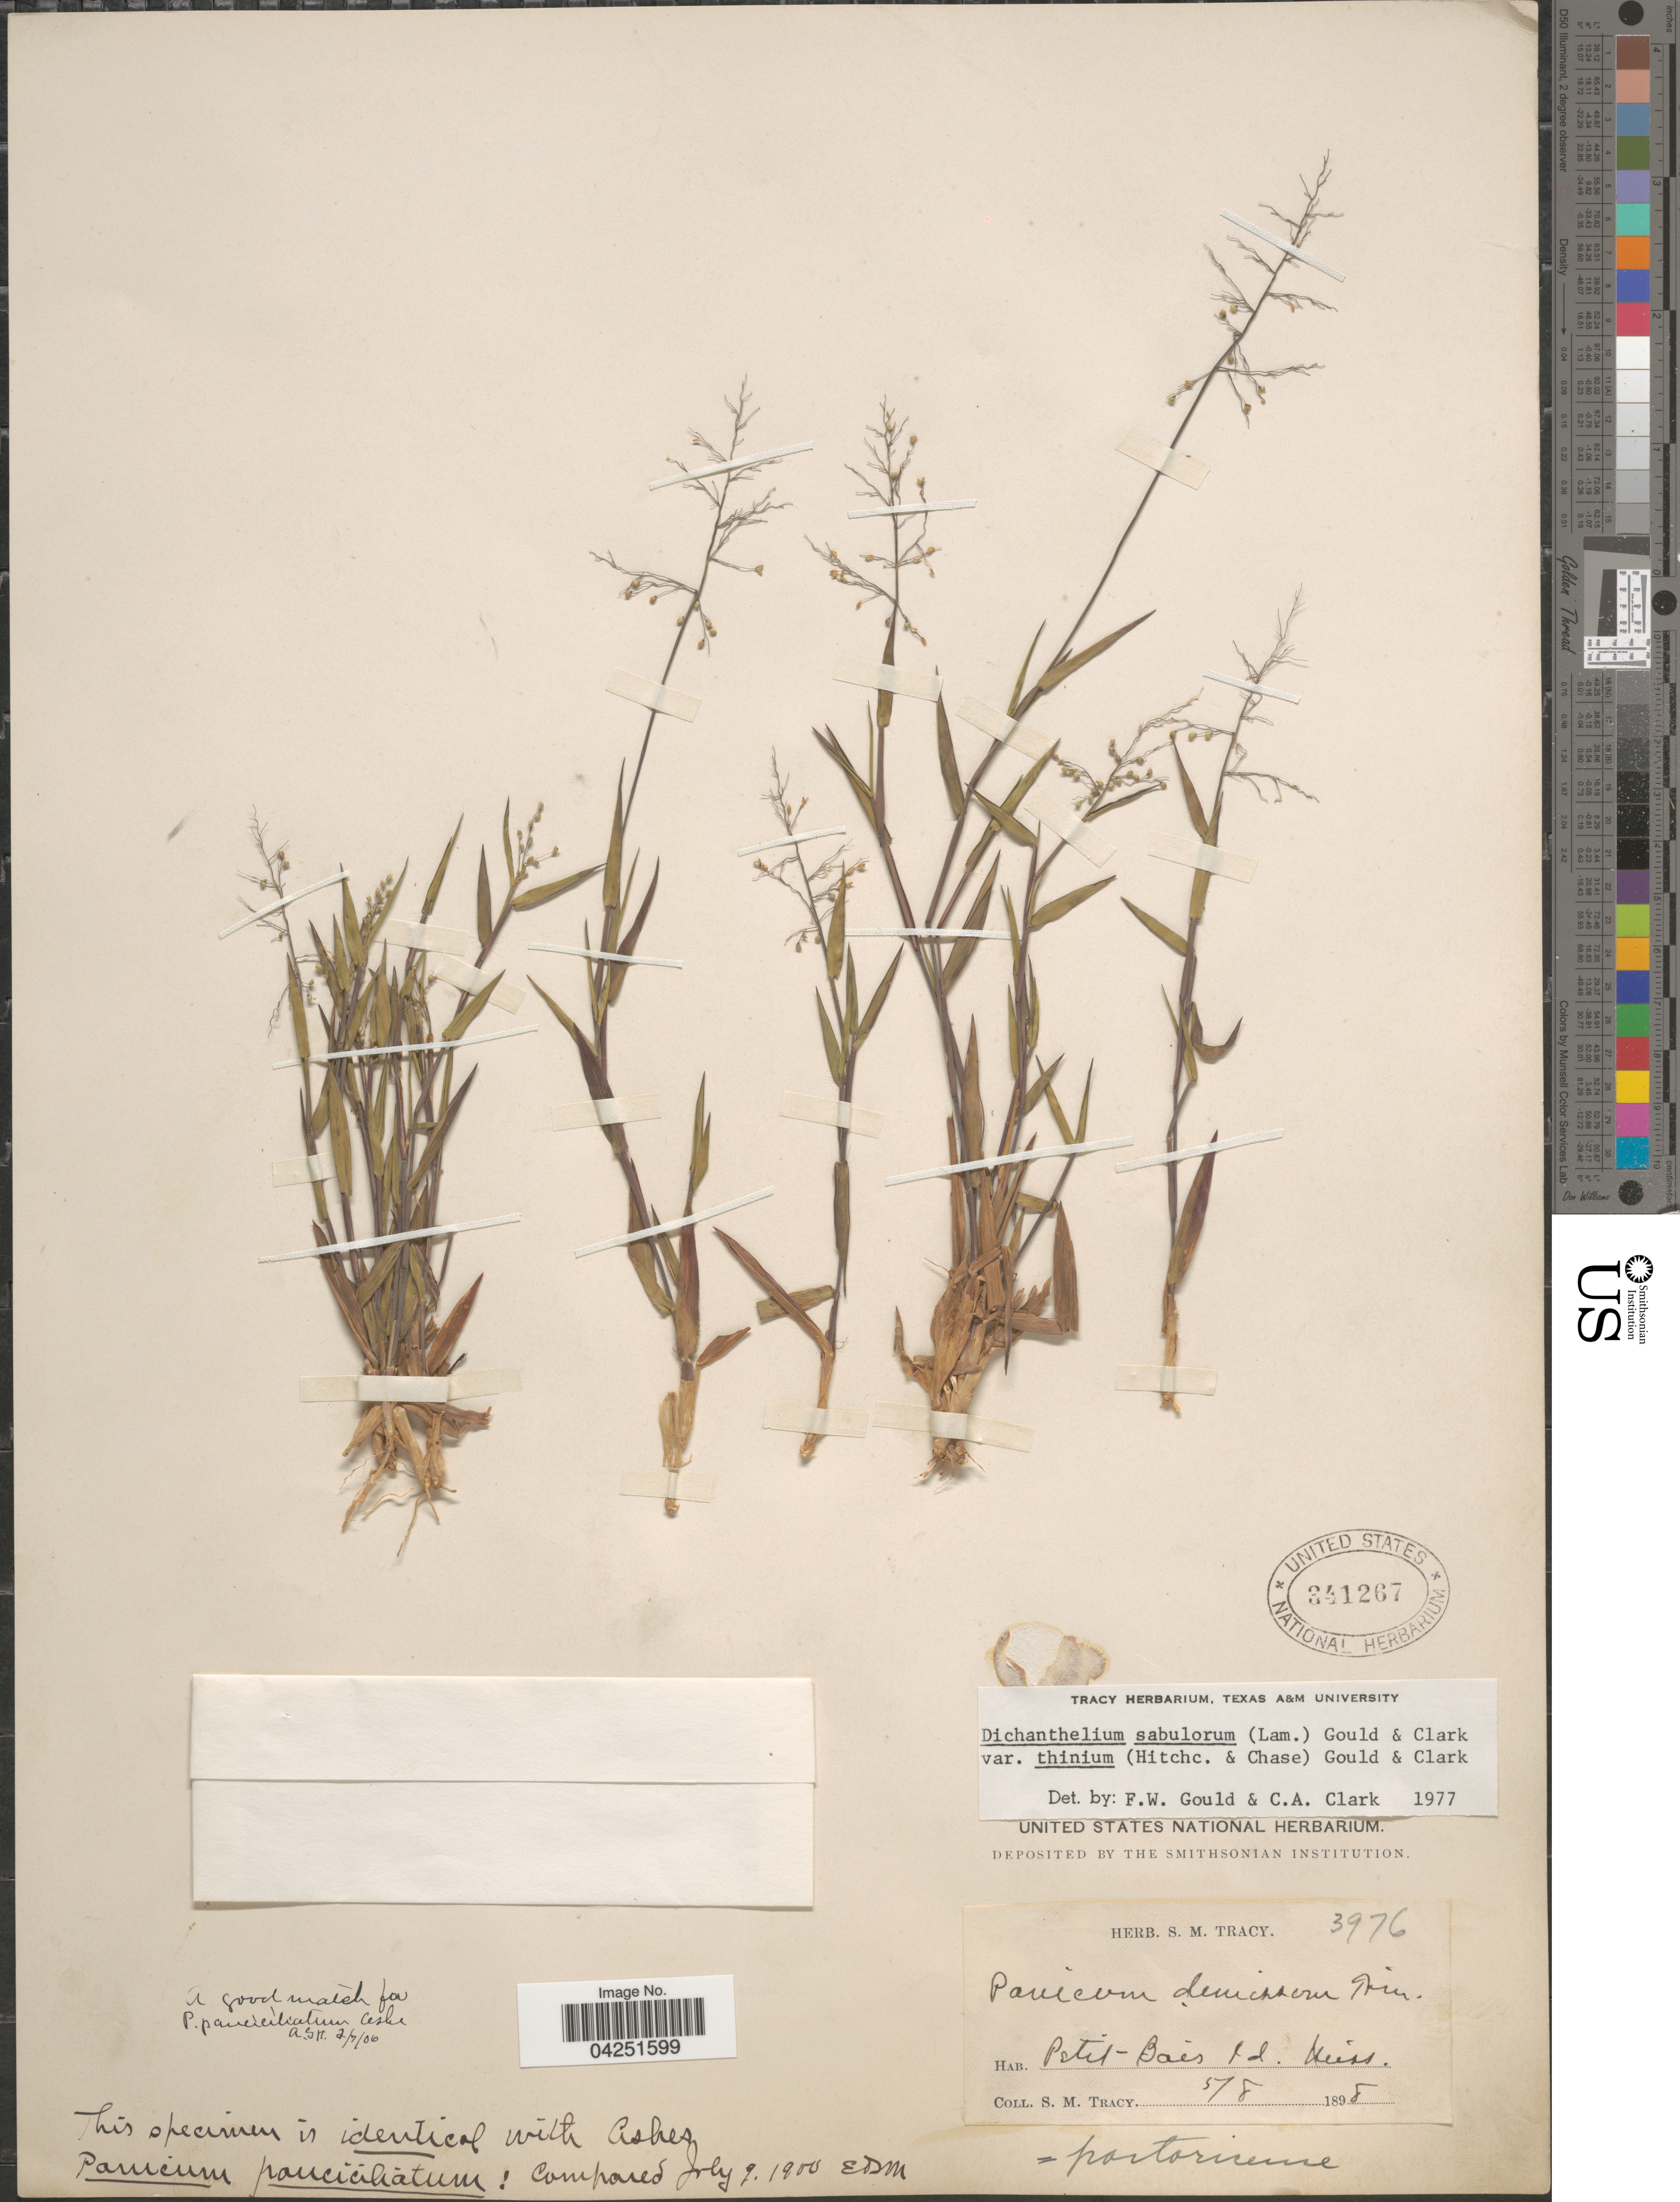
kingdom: Plantae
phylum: Tracheophyta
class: Liliopsida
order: Poales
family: Poaceae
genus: Dichanthelium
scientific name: Dichanthelium acuminatum var. acuminatum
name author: (Sw.) Gould & C.A. Clark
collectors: S. M. Tracy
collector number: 3976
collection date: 1898-05-08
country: United States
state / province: Mississippi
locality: Petit-Bois Id.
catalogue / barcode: US 341267